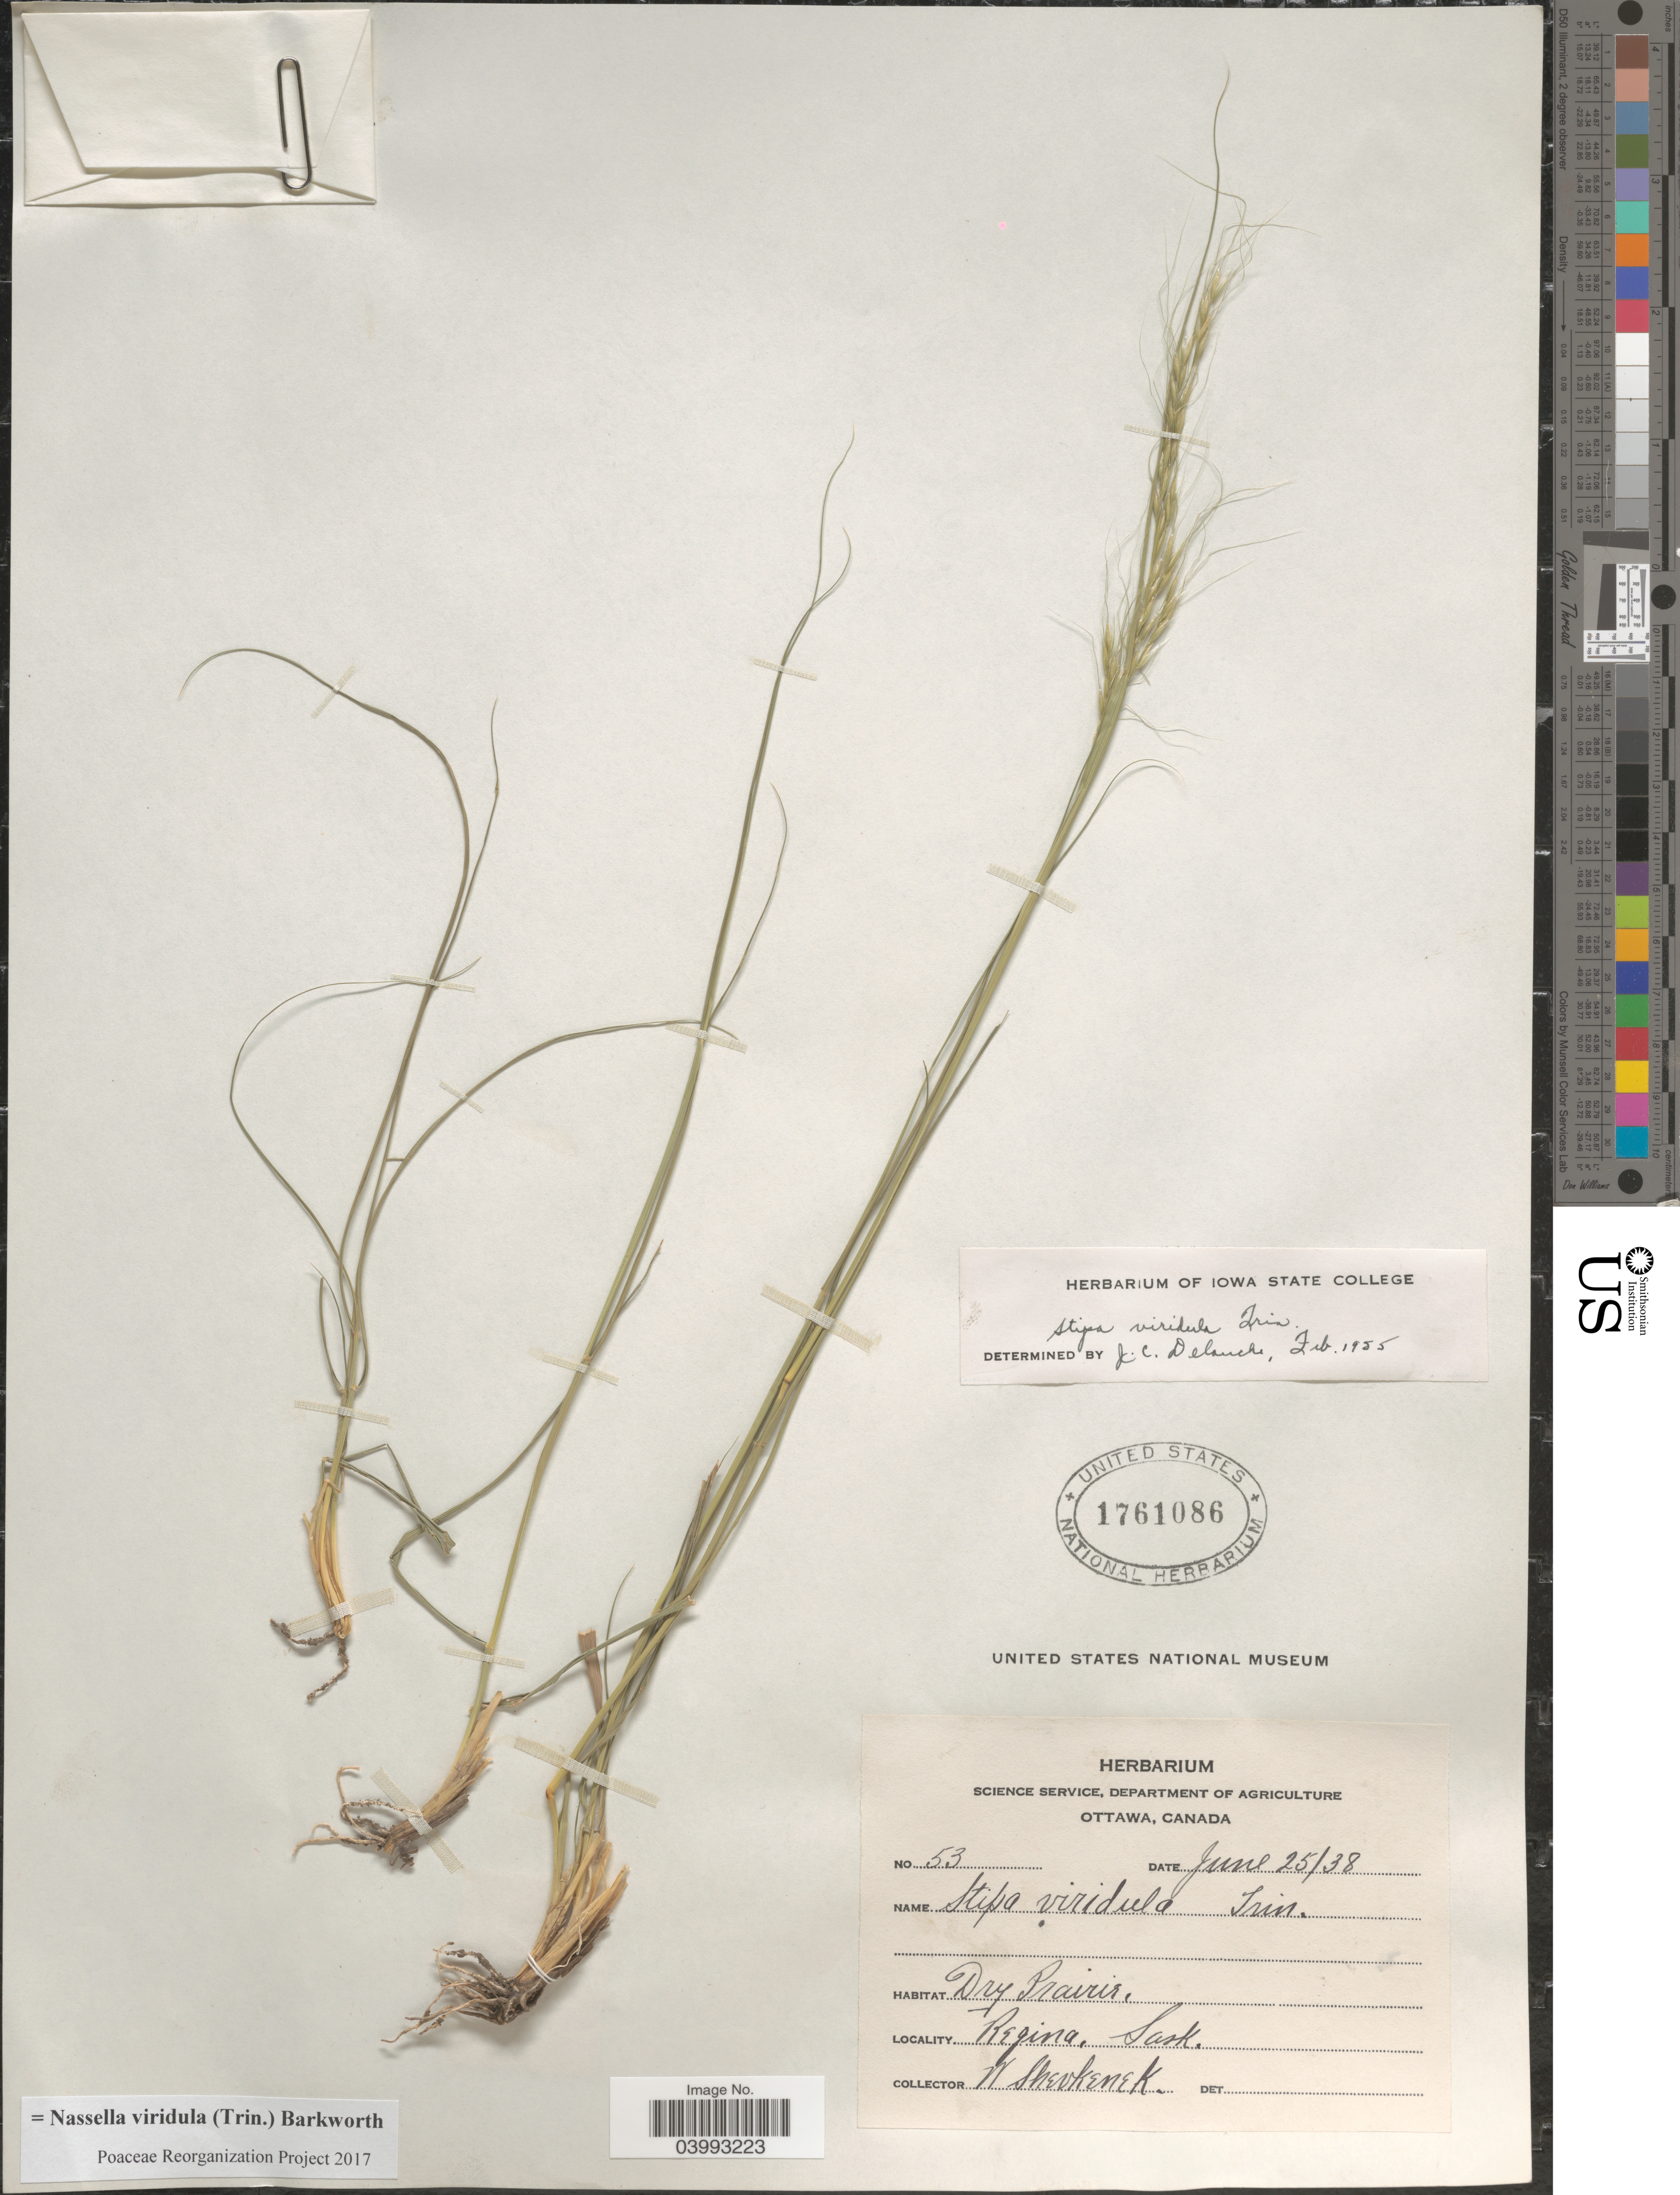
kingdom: Plantae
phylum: Tracheophyta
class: Liliopsida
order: Poales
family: Poaceae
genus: Nassella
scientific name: Nassella viridula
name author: (Trin.) Barkworth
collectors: W. Shevkenek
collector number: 53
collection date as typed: Transcribed d/m/y: 25/6/38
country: Canada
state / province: Saskatchewan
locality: Regina, Sask.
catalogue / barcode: US 1761086